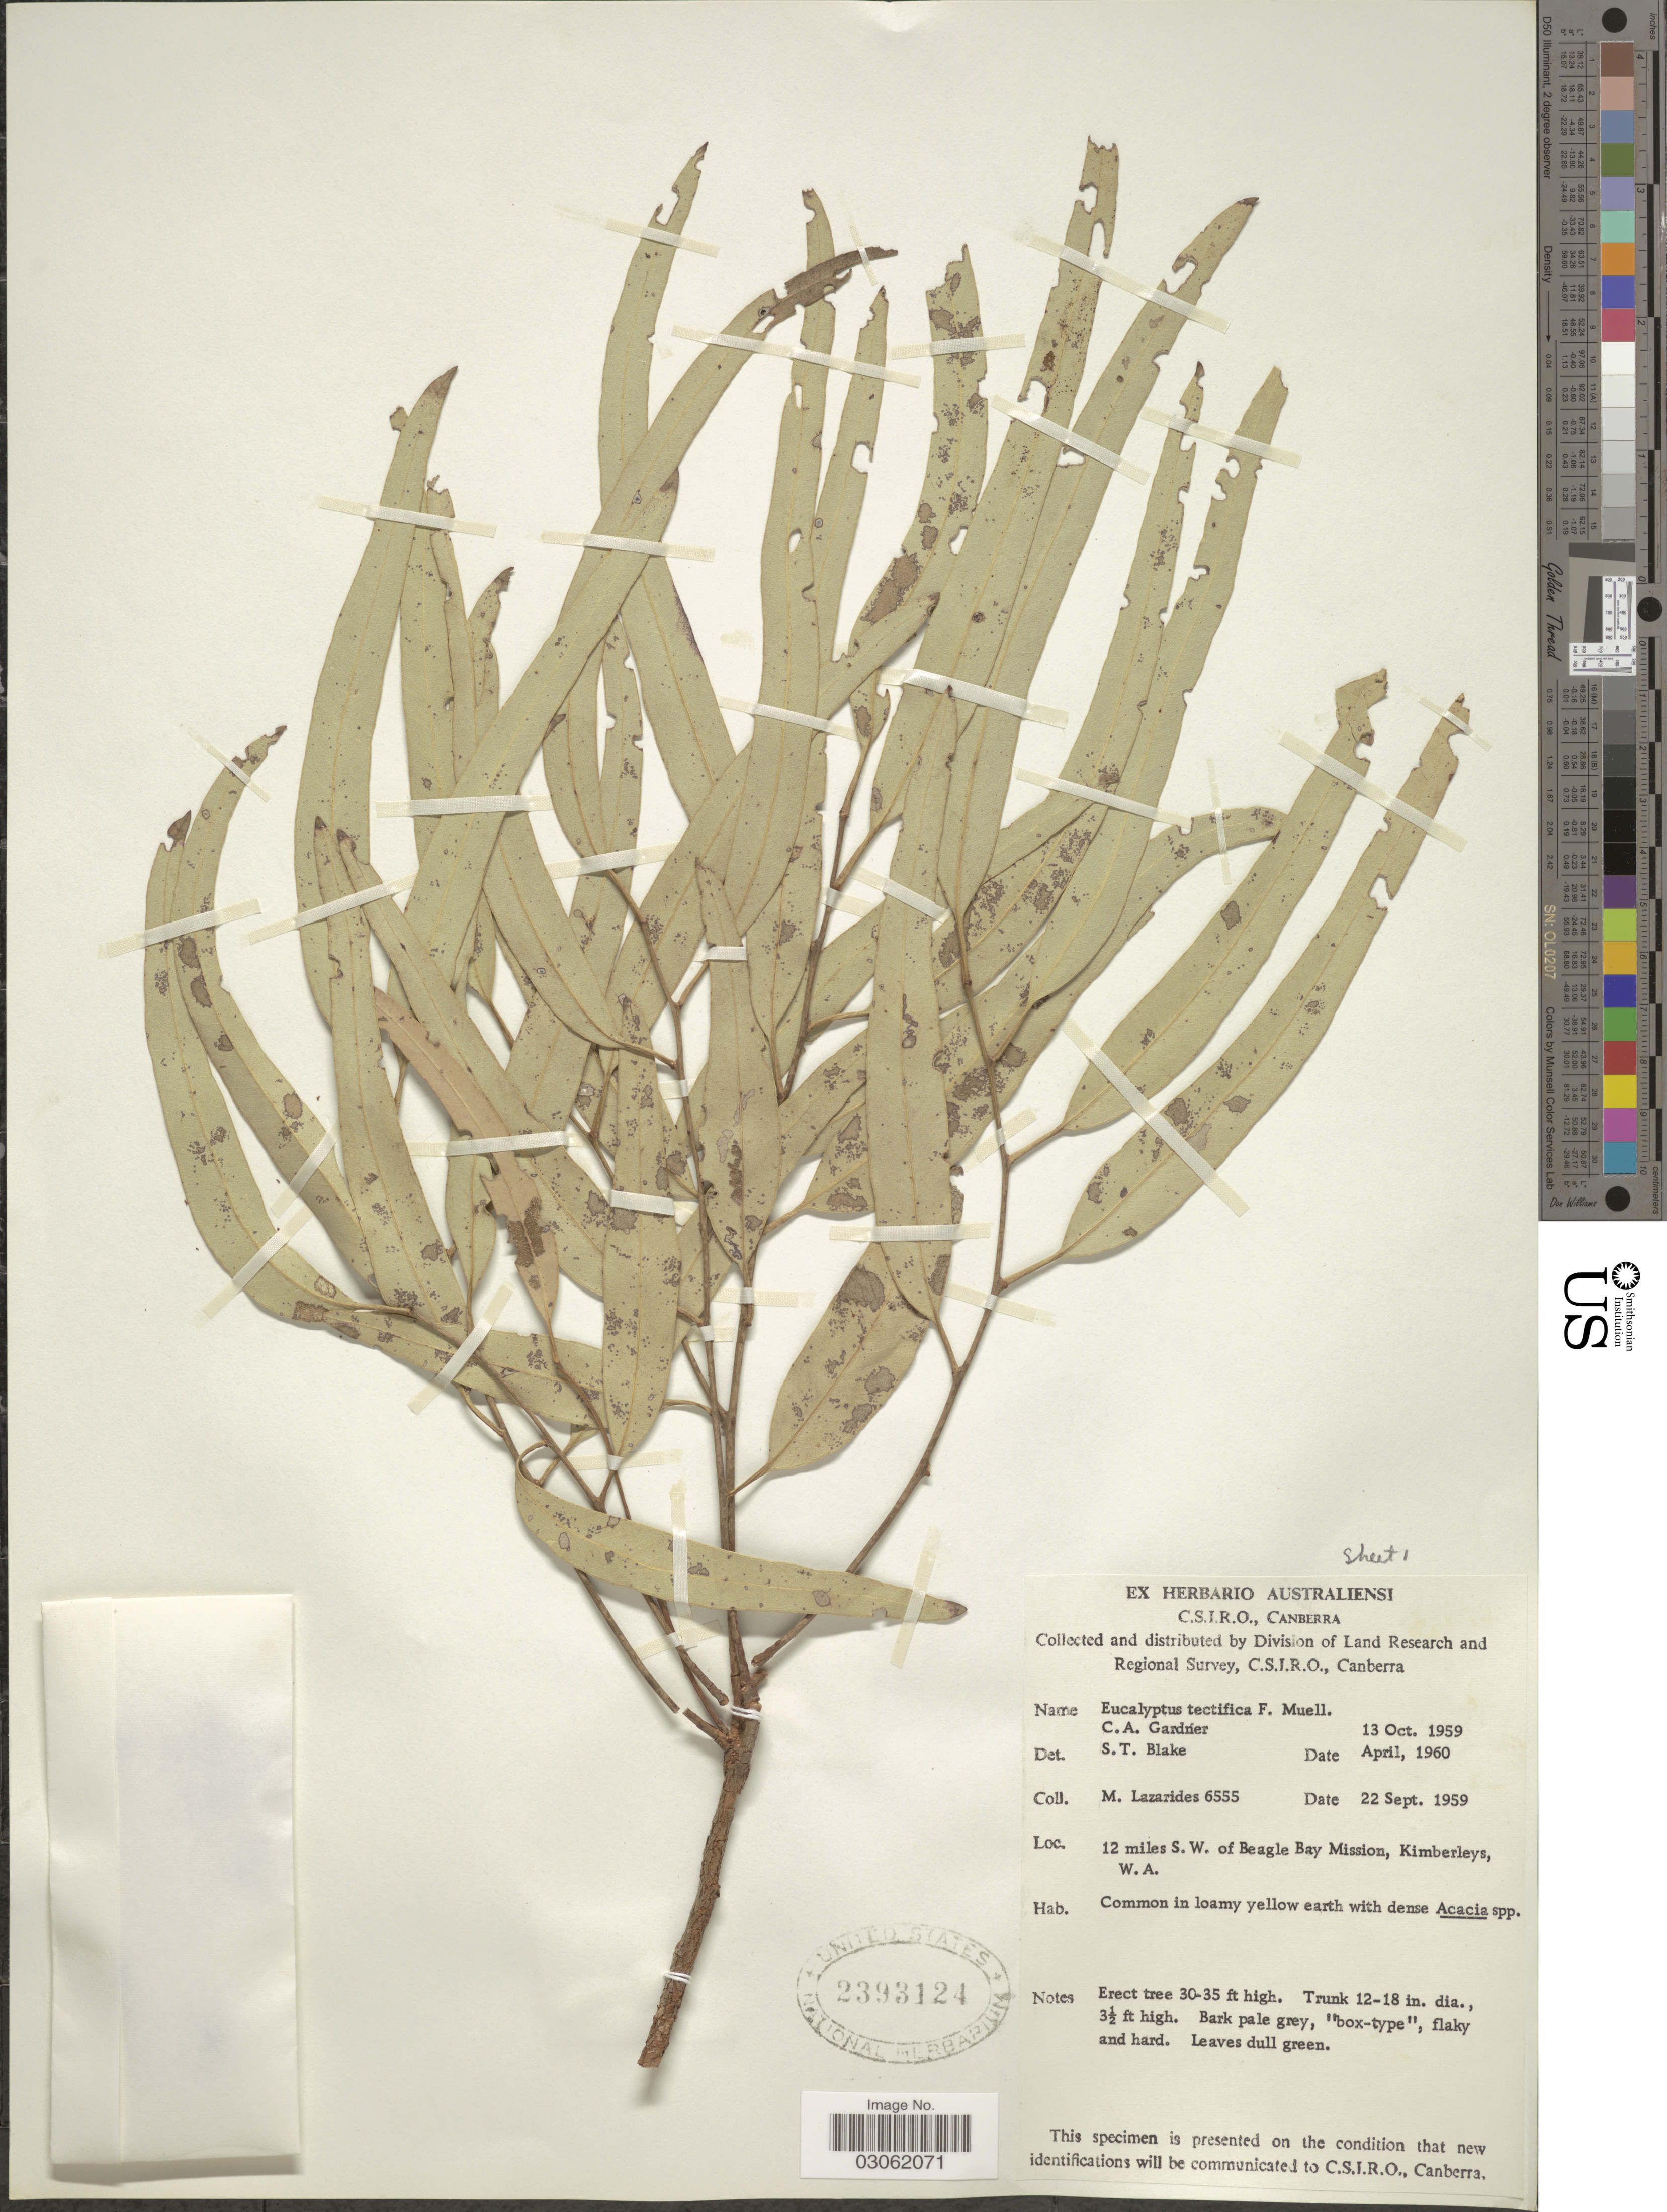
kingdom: Plantae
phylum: Tracheophyta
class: Magnoliopsida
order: Myrtales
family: Myrtaceae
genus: Eucalyptus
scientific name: Eucalyptus tectifica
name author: F. Muell.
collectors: M. Lazarides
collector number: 6555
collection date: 1959-09-22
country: Australia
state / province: Western Australia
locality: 12 miles S. W. of Beagle Bay Mission, Kimberleys, W. A.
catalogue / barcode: US 2393124